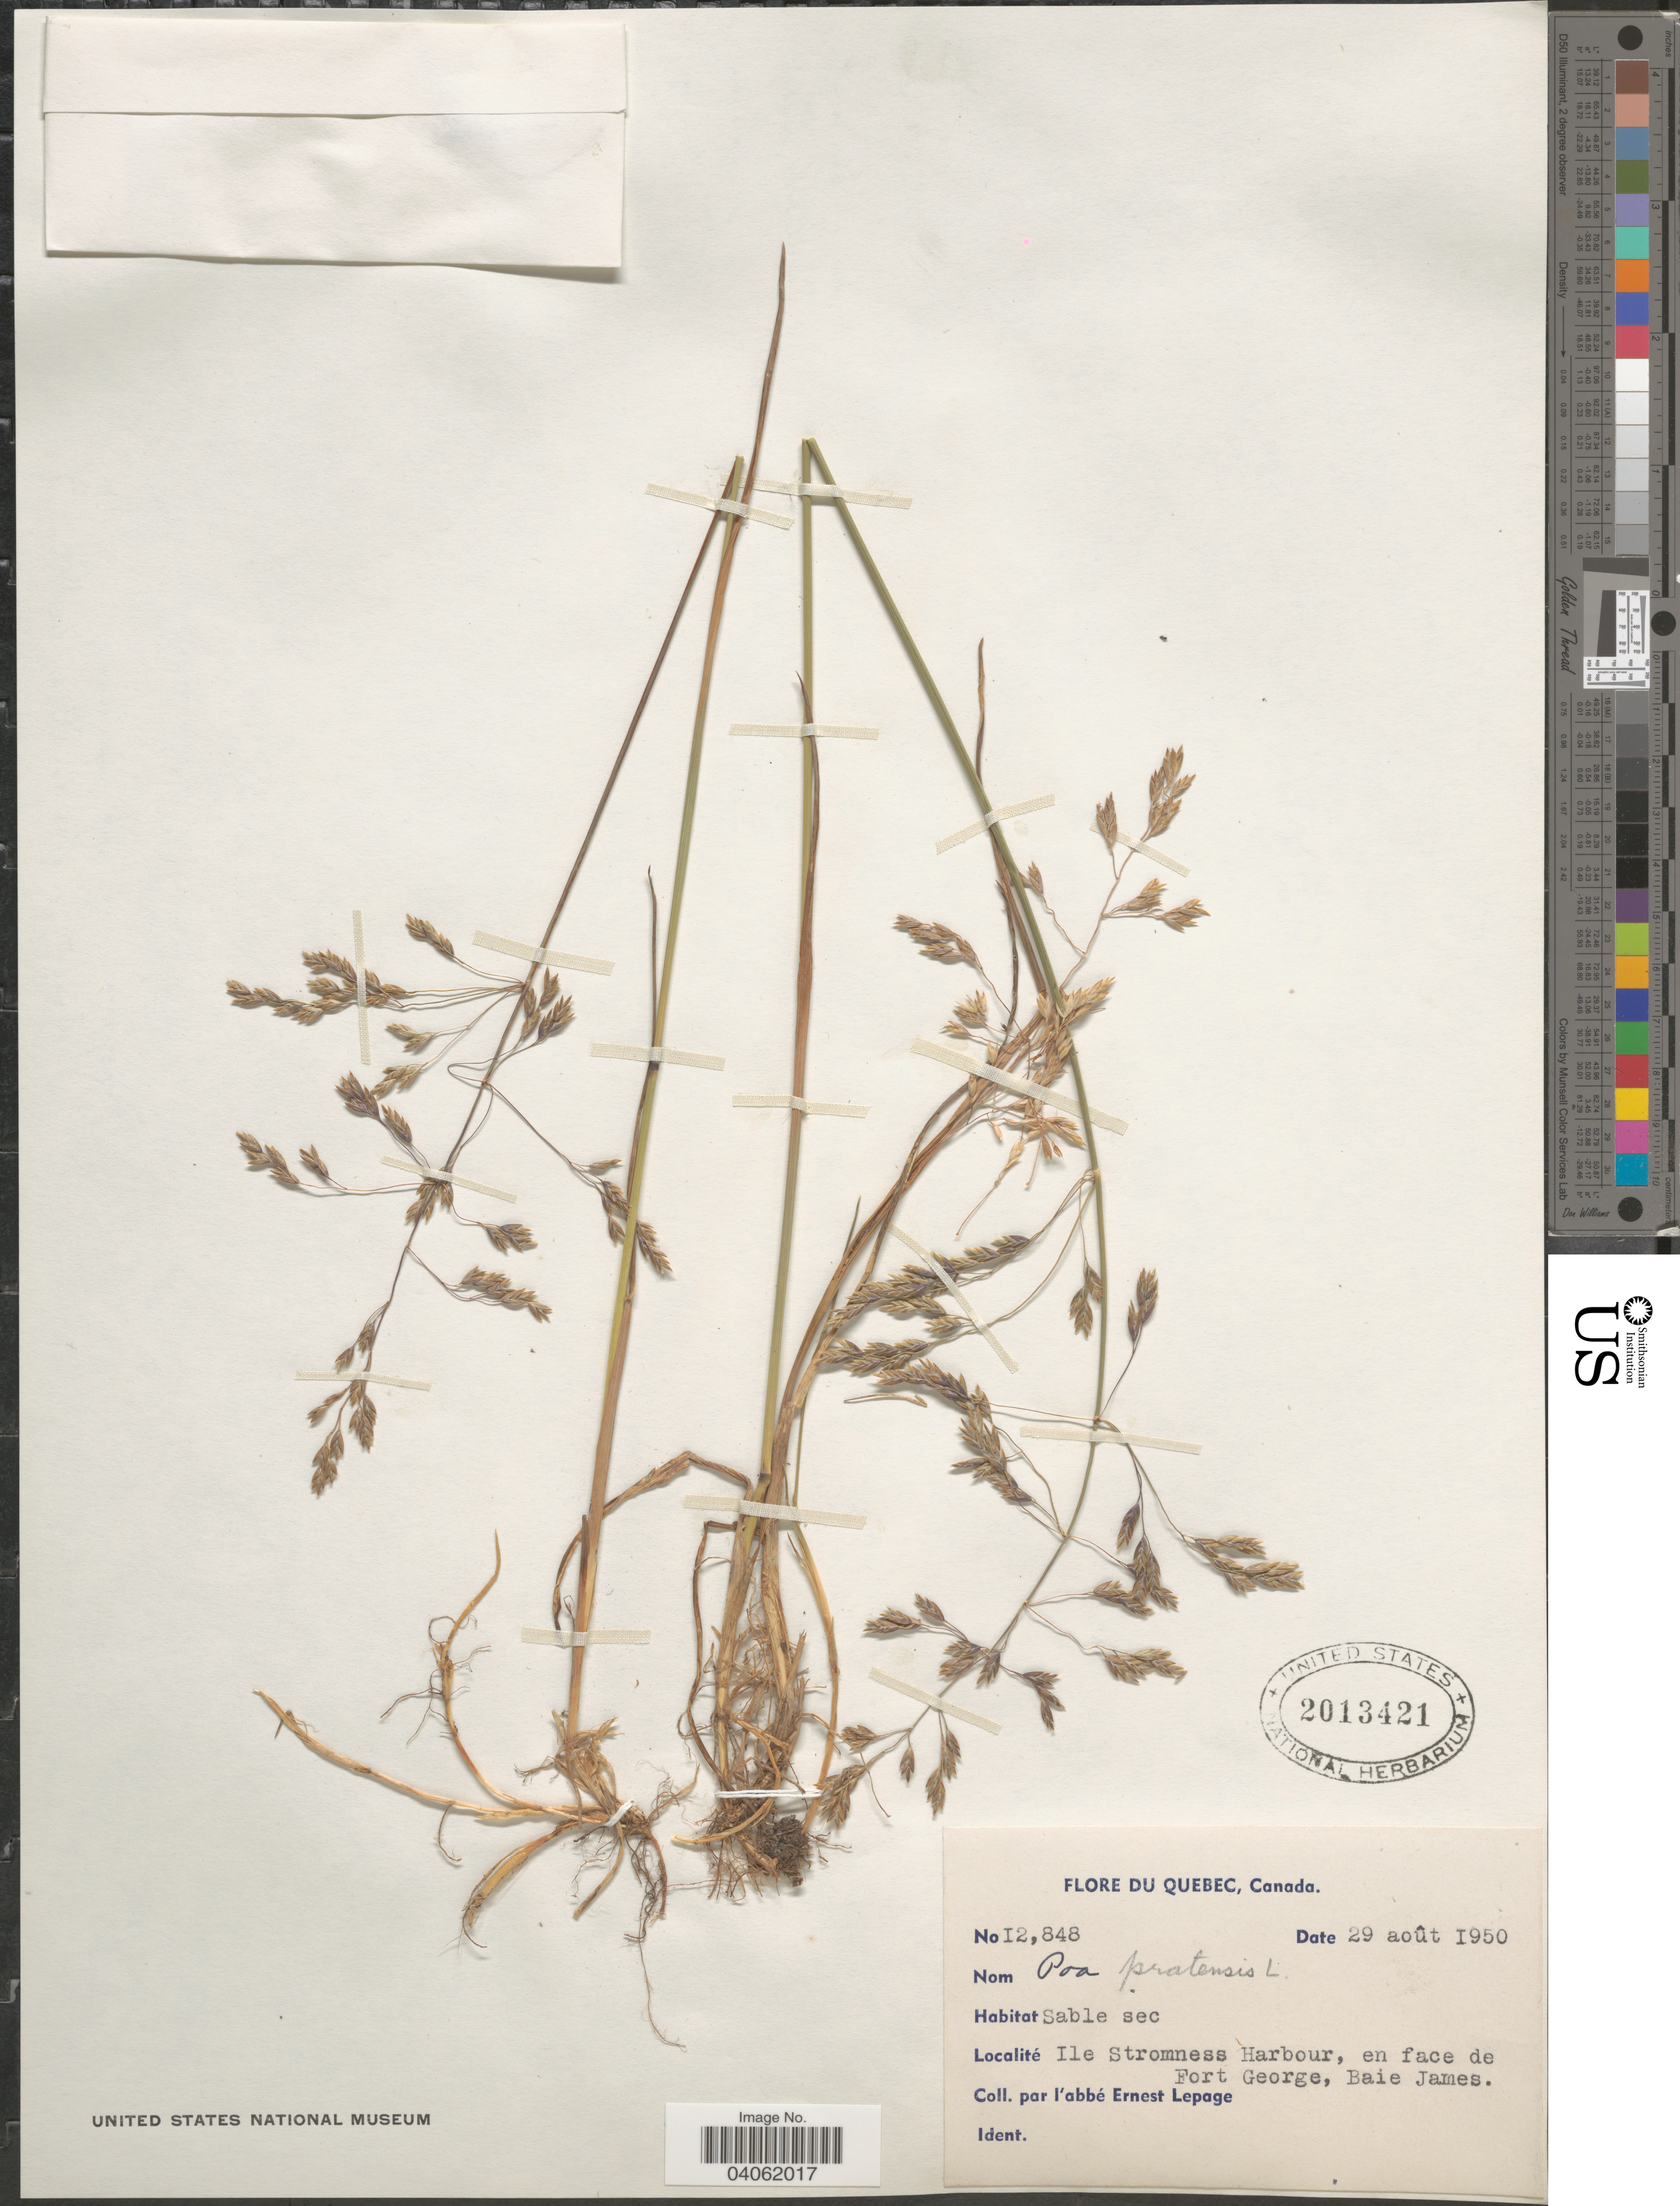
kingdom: Plantae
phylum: Tracheophyta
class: Liliopsida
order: Poales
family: Poaceae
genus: Poa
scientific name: Poa pratensis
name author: L.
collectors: E. Lepage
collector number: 12848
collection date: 1950-08-29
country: Canada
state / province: Quebec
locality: Ile Stromness Harbour, en face de Fort George, Baie James.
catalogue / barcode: US 2013421